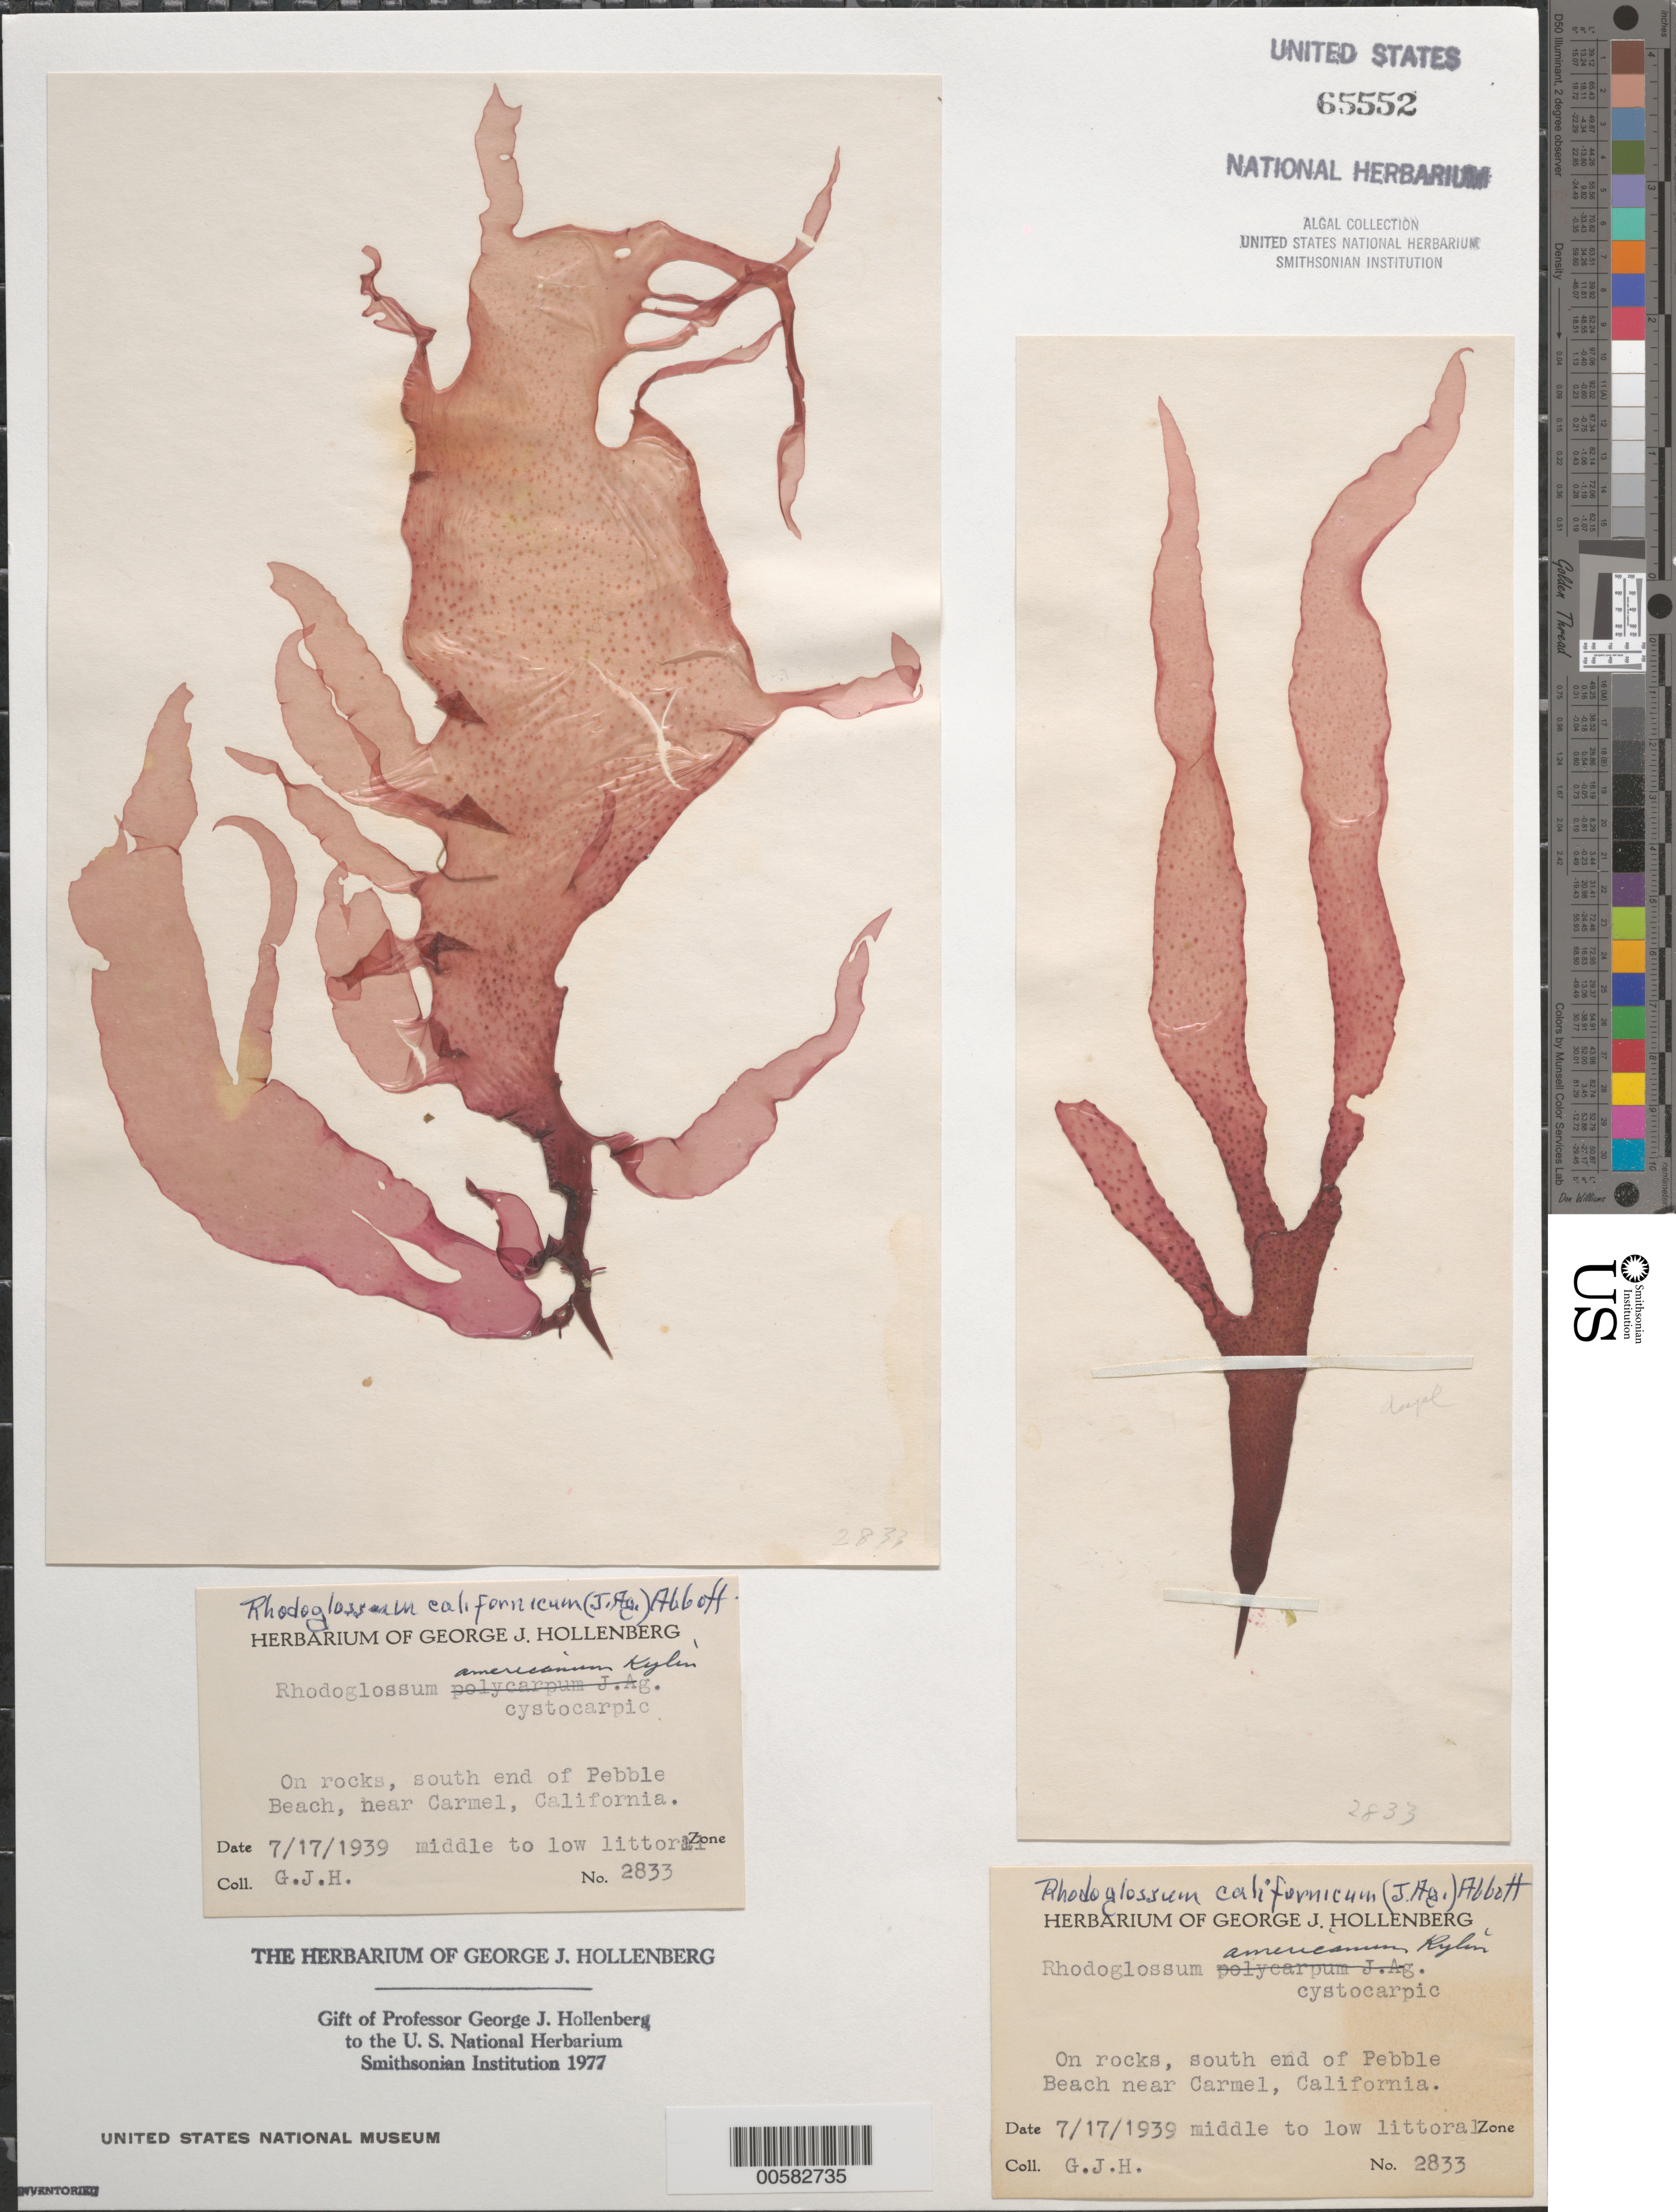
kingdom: Plantae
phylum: Rhodophyta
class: Florideophyceae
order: Gigartinales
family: Gigartinaceae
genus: Mazzaella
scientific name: Mazzaella californica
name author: (J. Agardh) G. De Toni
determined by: Algae name updating Project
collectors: G. Hollenberg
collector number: GJH 2833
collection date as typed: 17 Jul 1939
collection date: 1939-07-17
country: United States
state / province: California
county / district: Monterey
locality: Pebble Beach, near Carmel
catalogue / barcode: US 65552